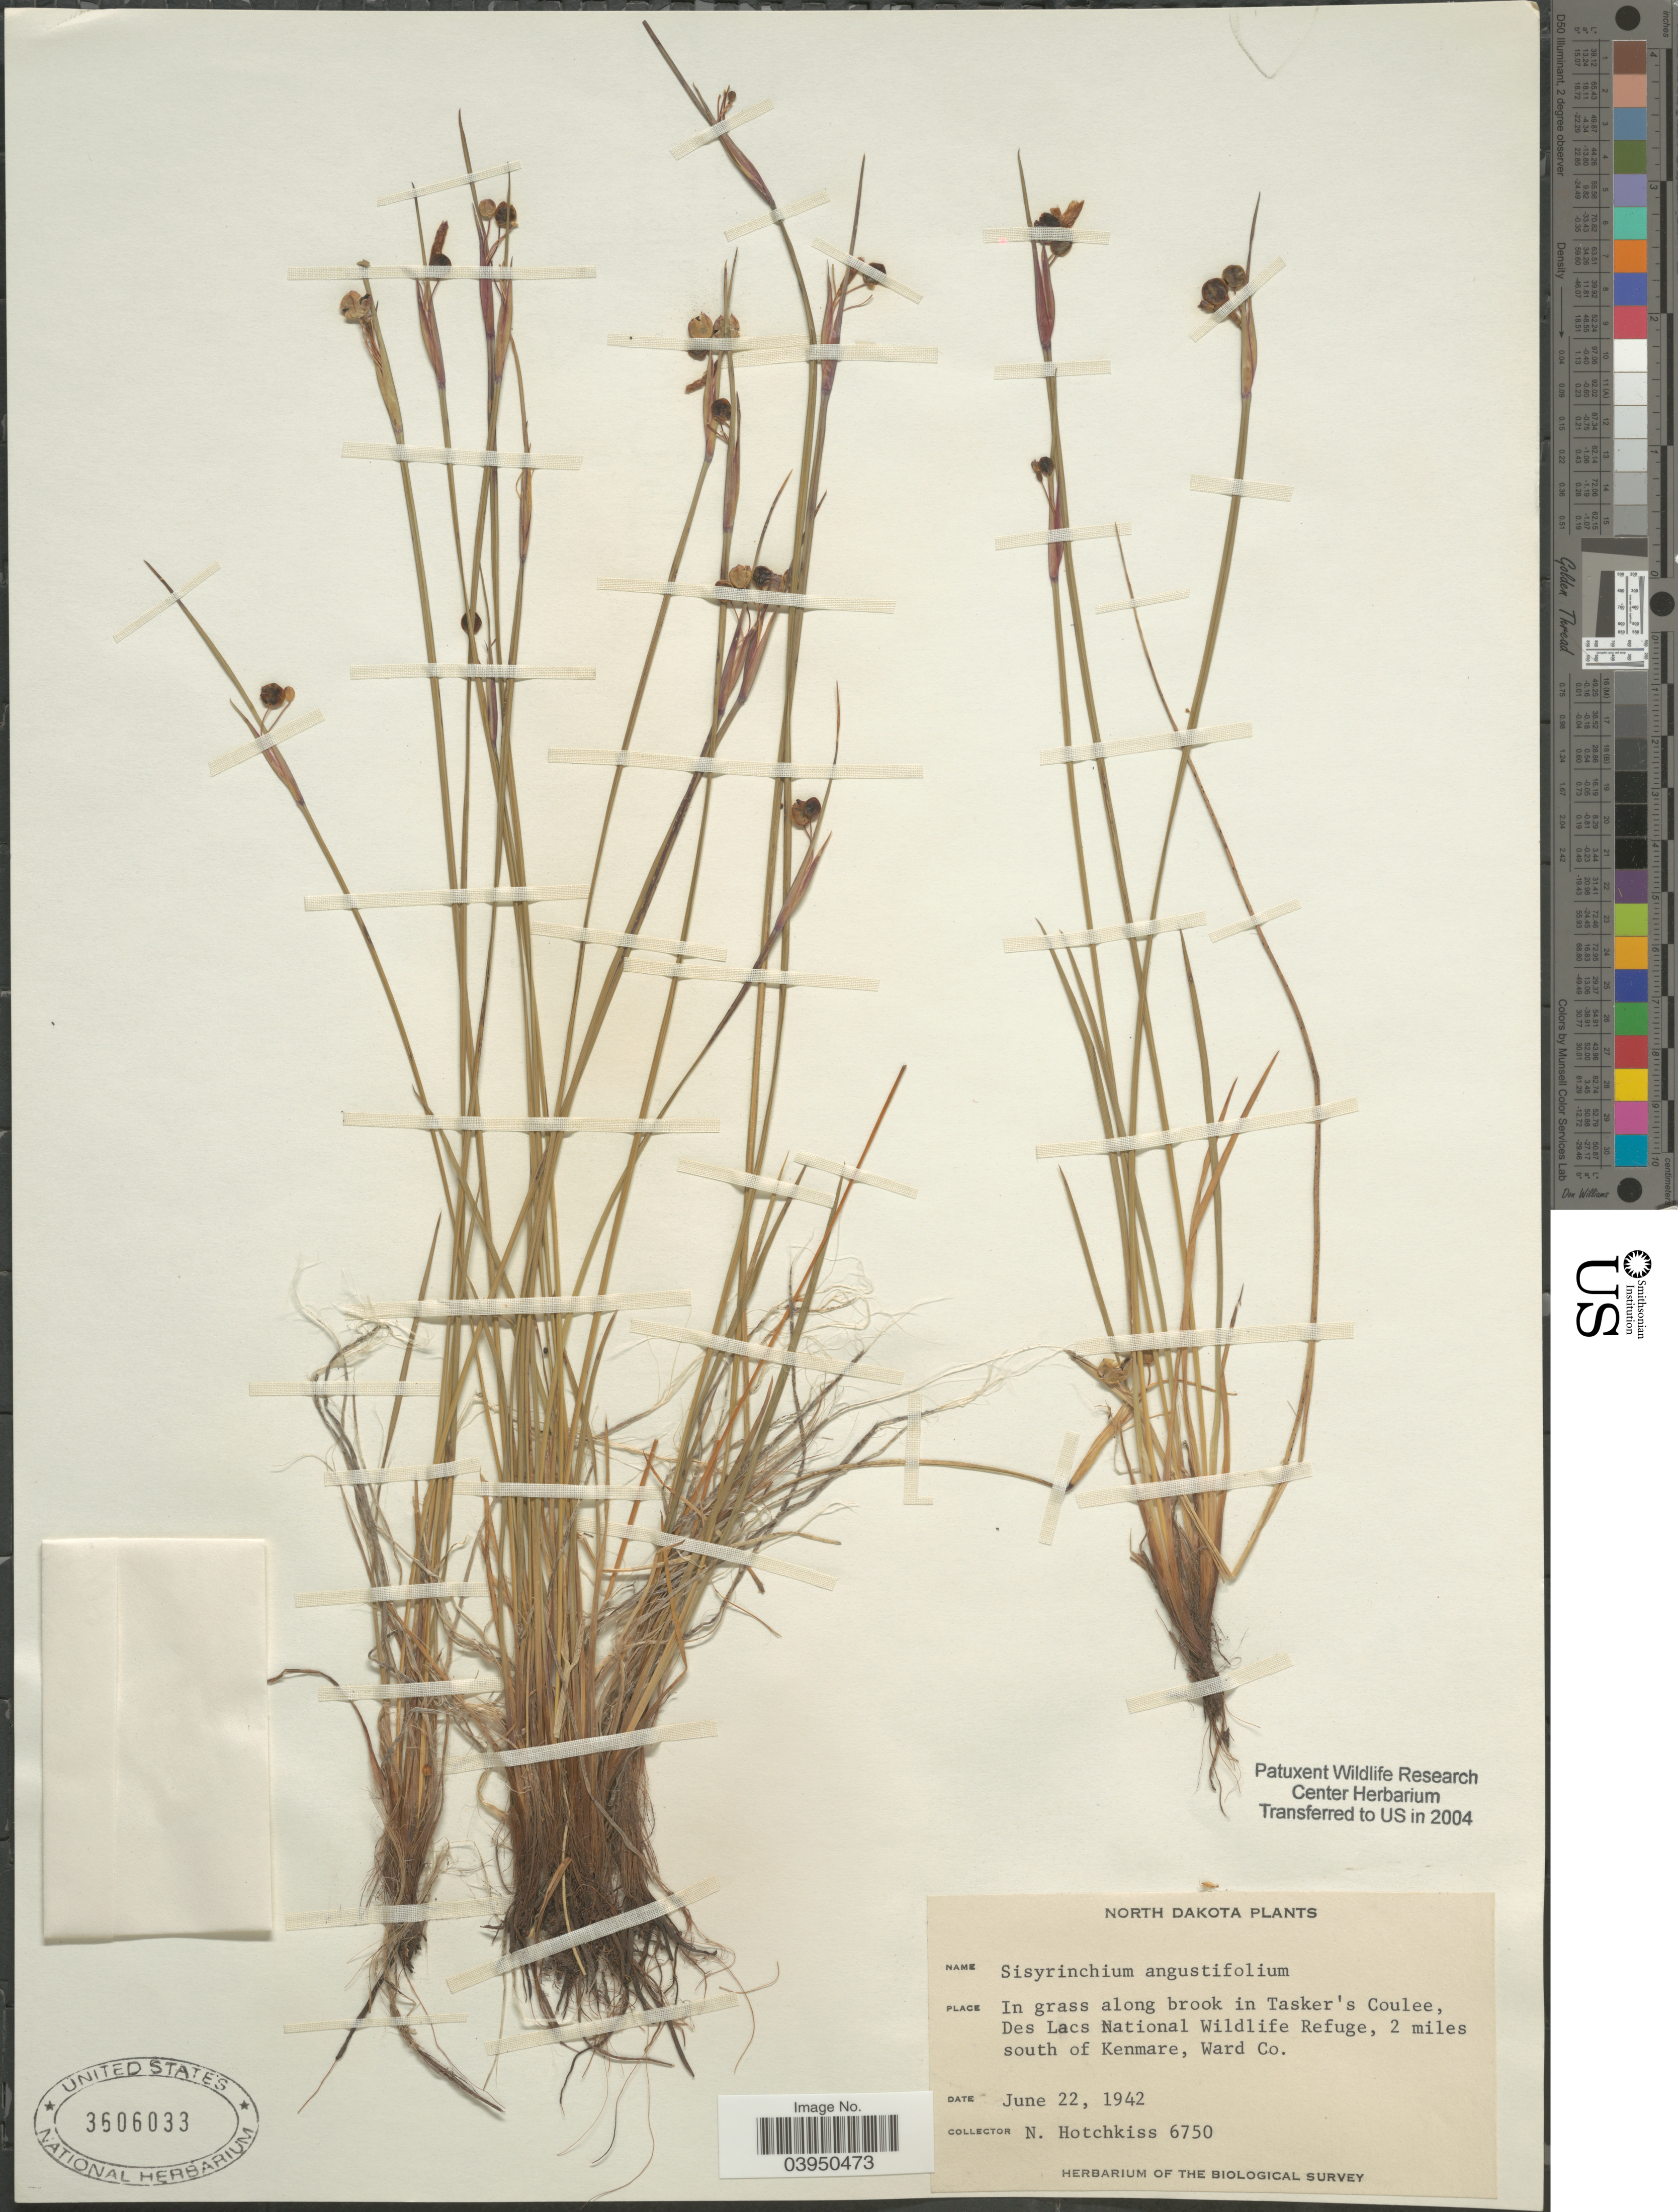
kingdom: Plantae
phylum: Tracheophyta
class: Liliopsida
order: Asparagales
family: Iridaceae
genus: Sisyrinchium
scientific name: Sisyrinchium angustifolium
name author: Mill.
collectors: N. Hotchkiss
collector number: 6750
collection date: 1942-06-22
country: United States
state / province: North Dakota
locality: In grass along brook in Tasker's Coulee, Des Lacs National Wildlife Refuge, 2 miles south of Kenmare, Ward Co.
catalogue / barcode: US 3606033